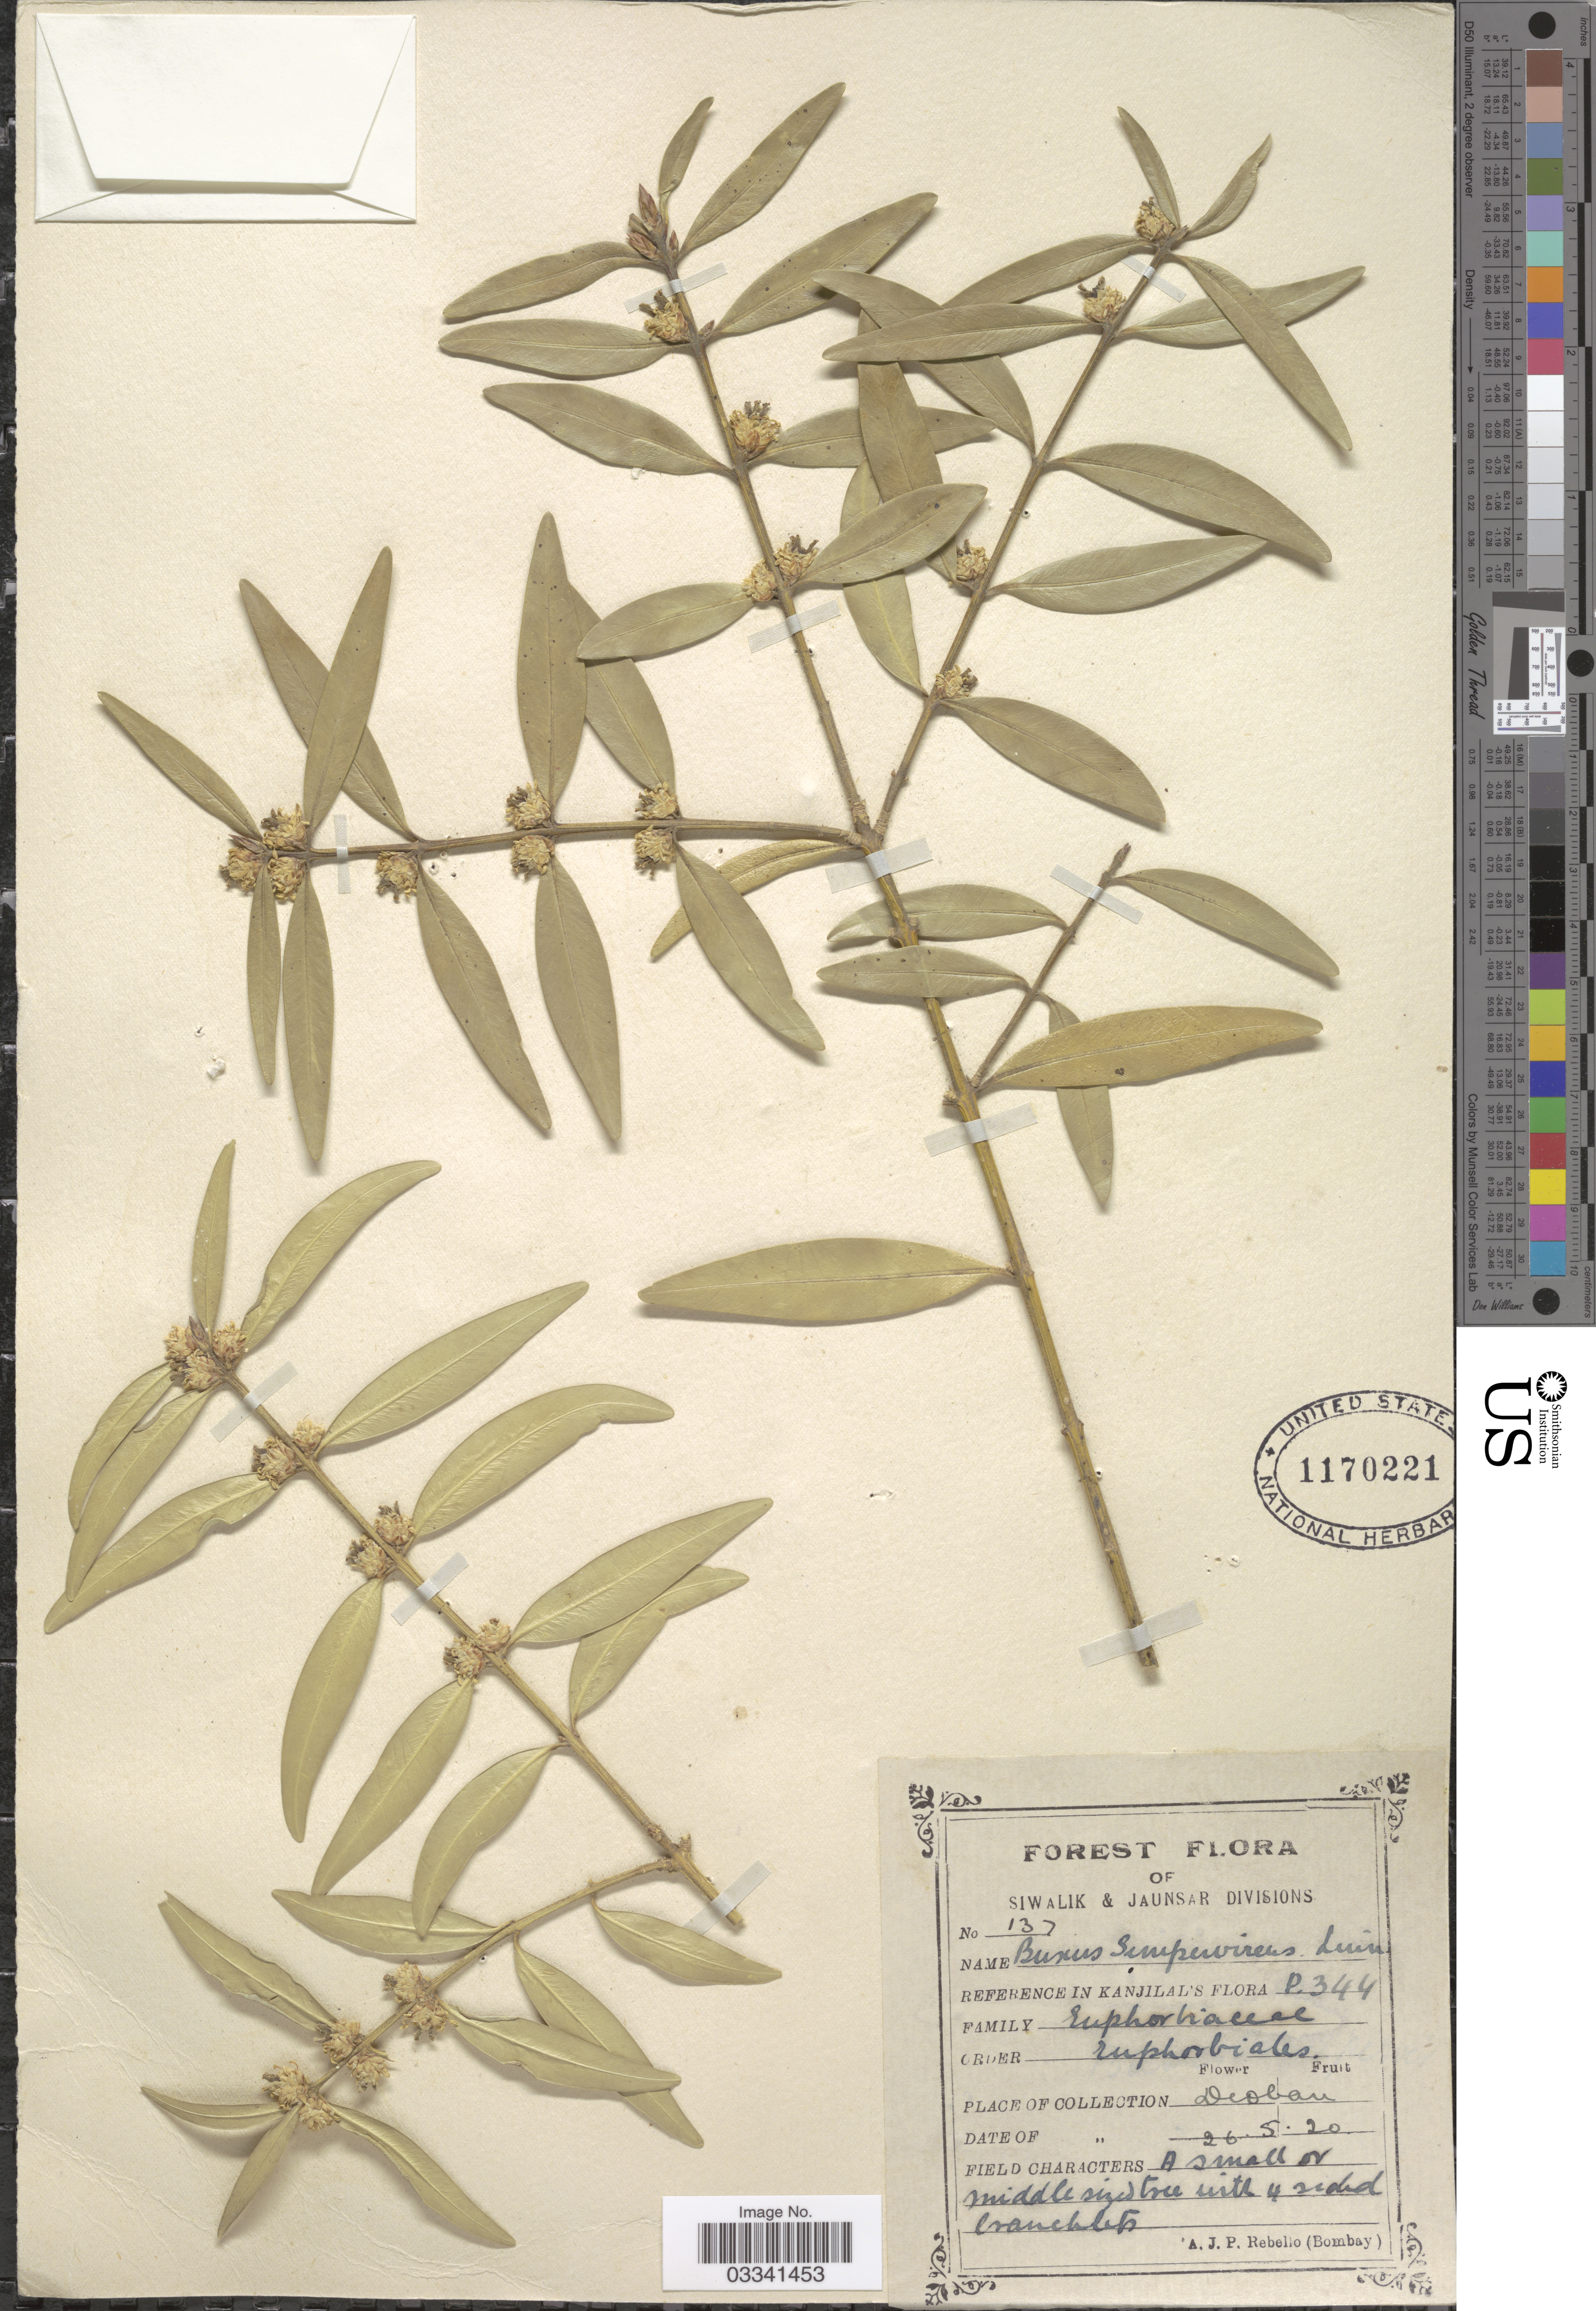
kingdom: Plantae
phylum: Tracheophyta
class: Magnoliopsida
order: Buxales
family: Buxaceae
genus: Buxus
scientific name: Buxus wallichiana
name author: Baill.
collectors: A. Rebello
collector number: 137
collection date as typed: Transcribed d/m/y: 26/5/20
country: India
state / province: Uttarakhand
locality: Siwalik & Jaunsar Divisions. Deoban.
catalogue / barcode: US 1170221